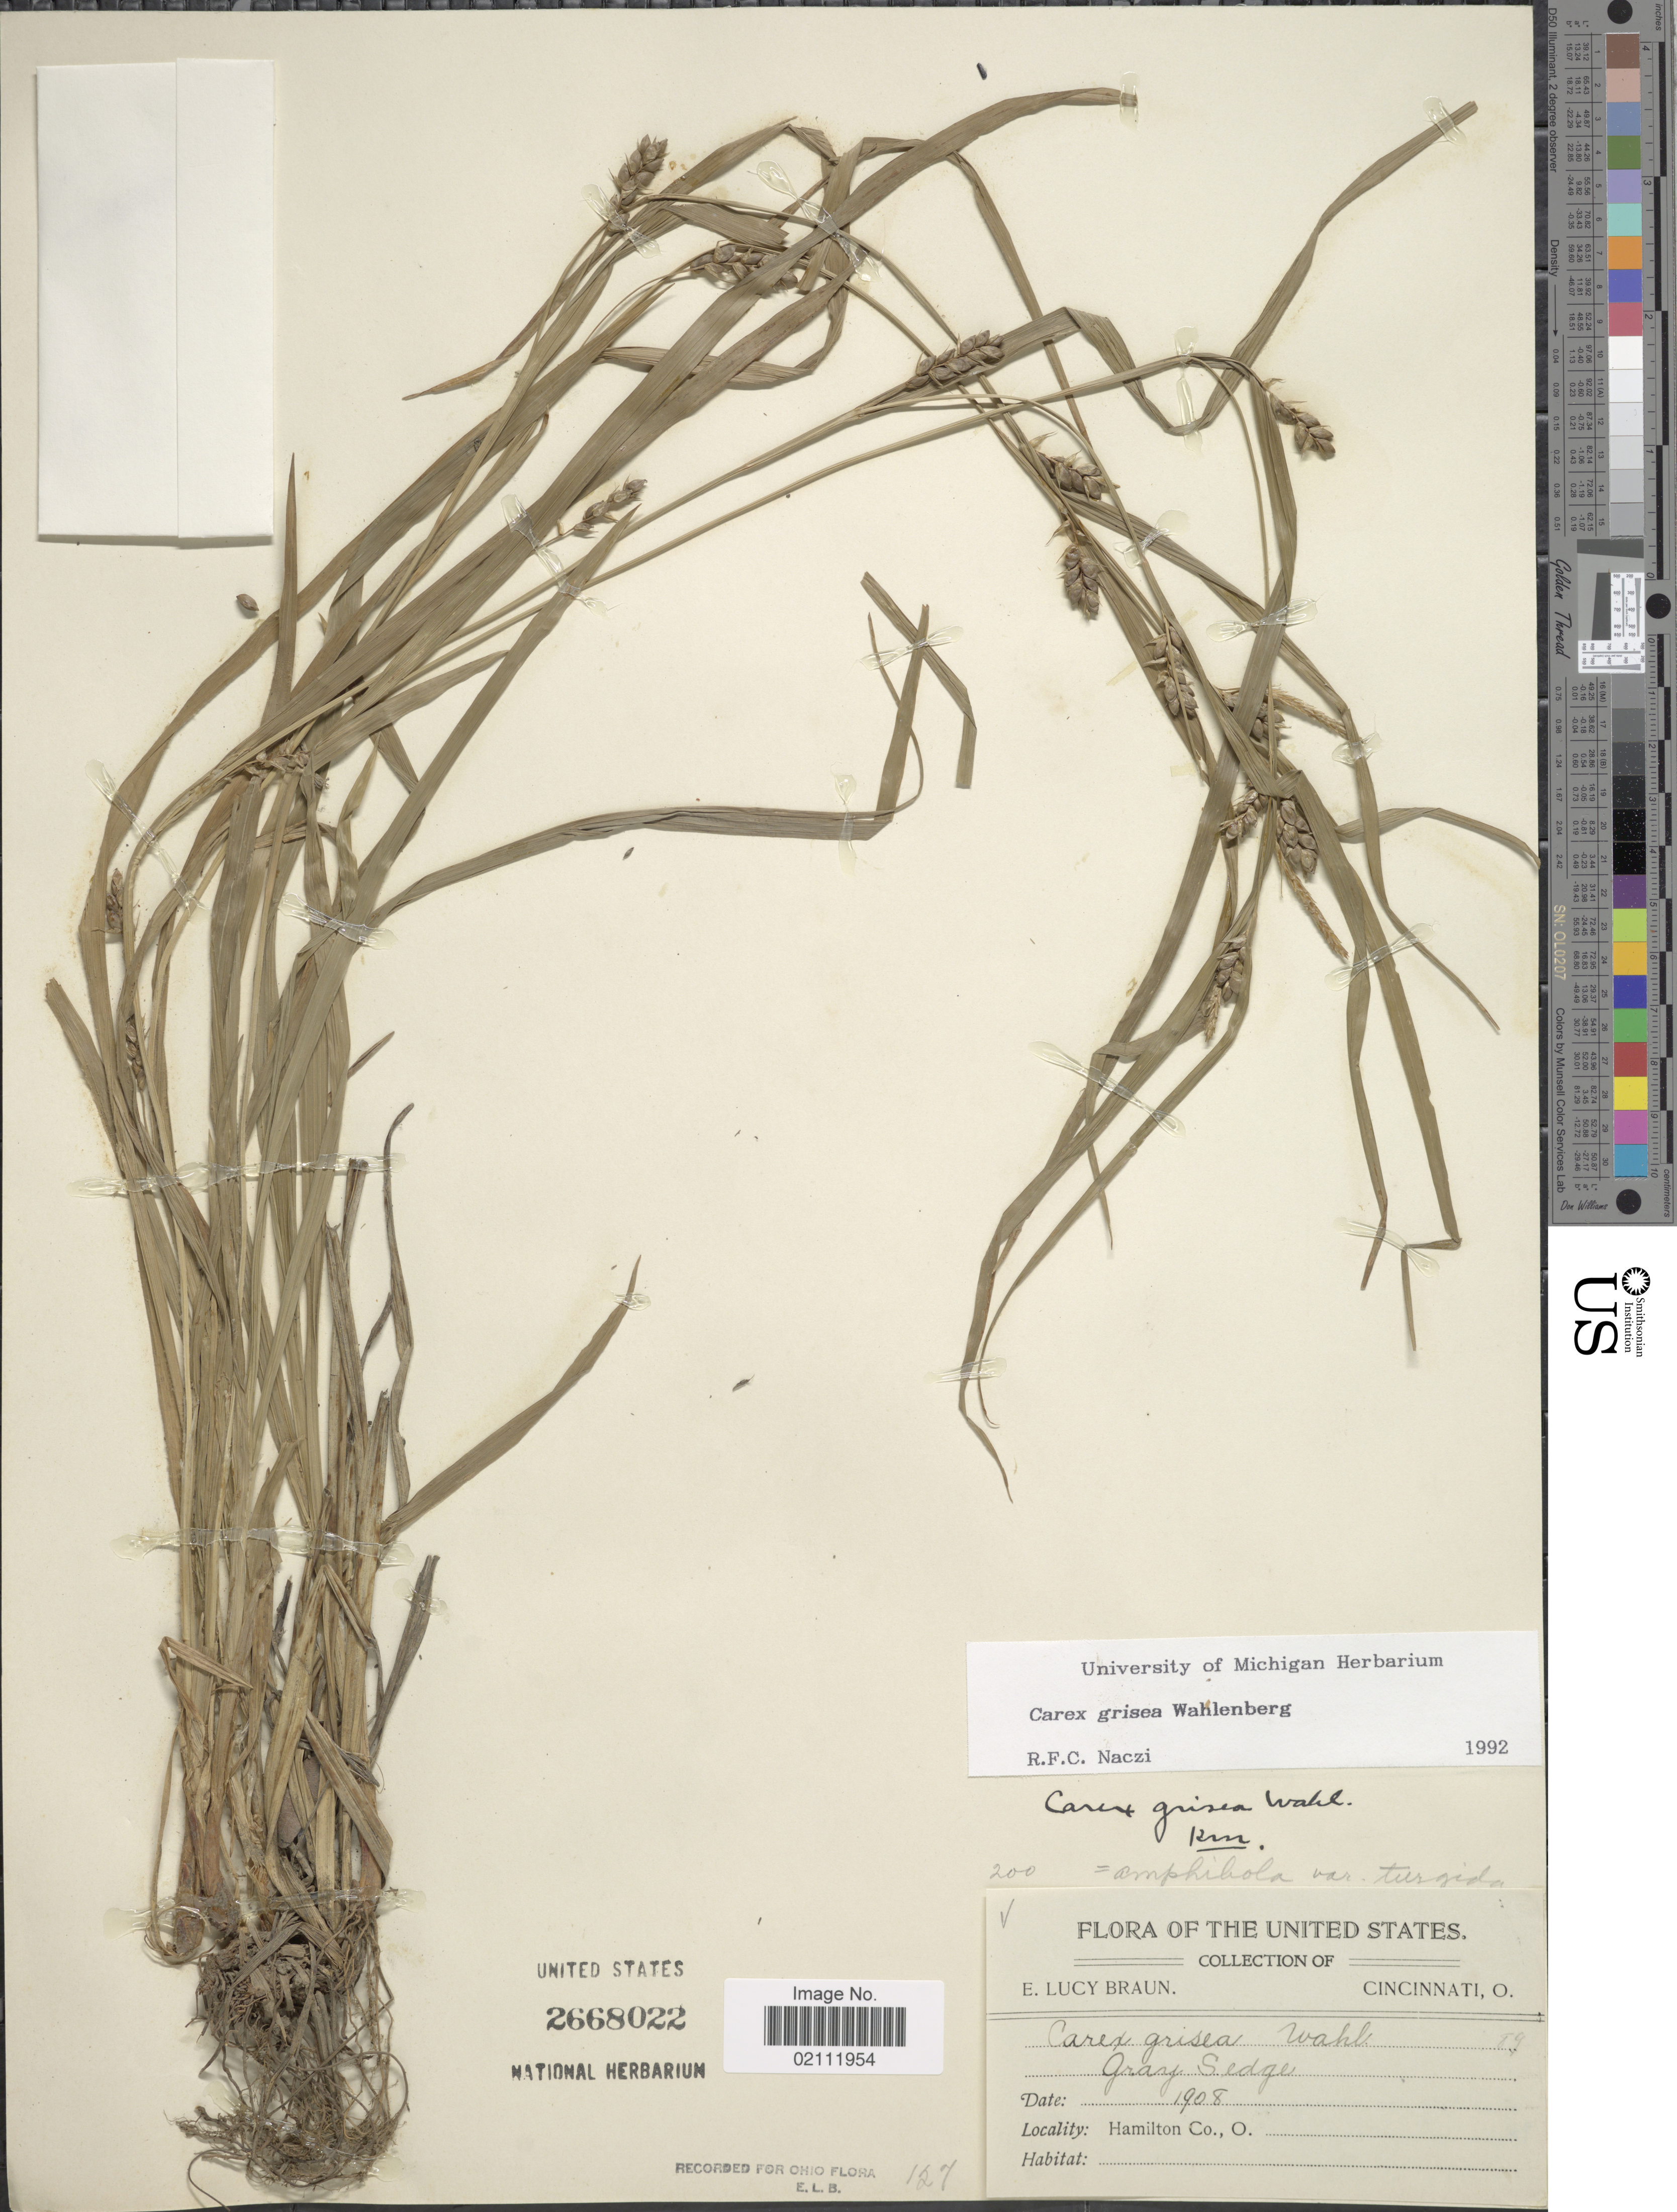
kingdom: Plantae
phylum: Tracheophyta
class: Liliopsida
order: Poales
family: Cyperaceae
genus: Carex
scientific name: Carex grisea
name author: Wahlenb.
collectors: E. L. Braun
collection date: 1908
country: United States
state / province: Ohio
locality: Hamilton Co.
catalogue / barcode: US 2668022